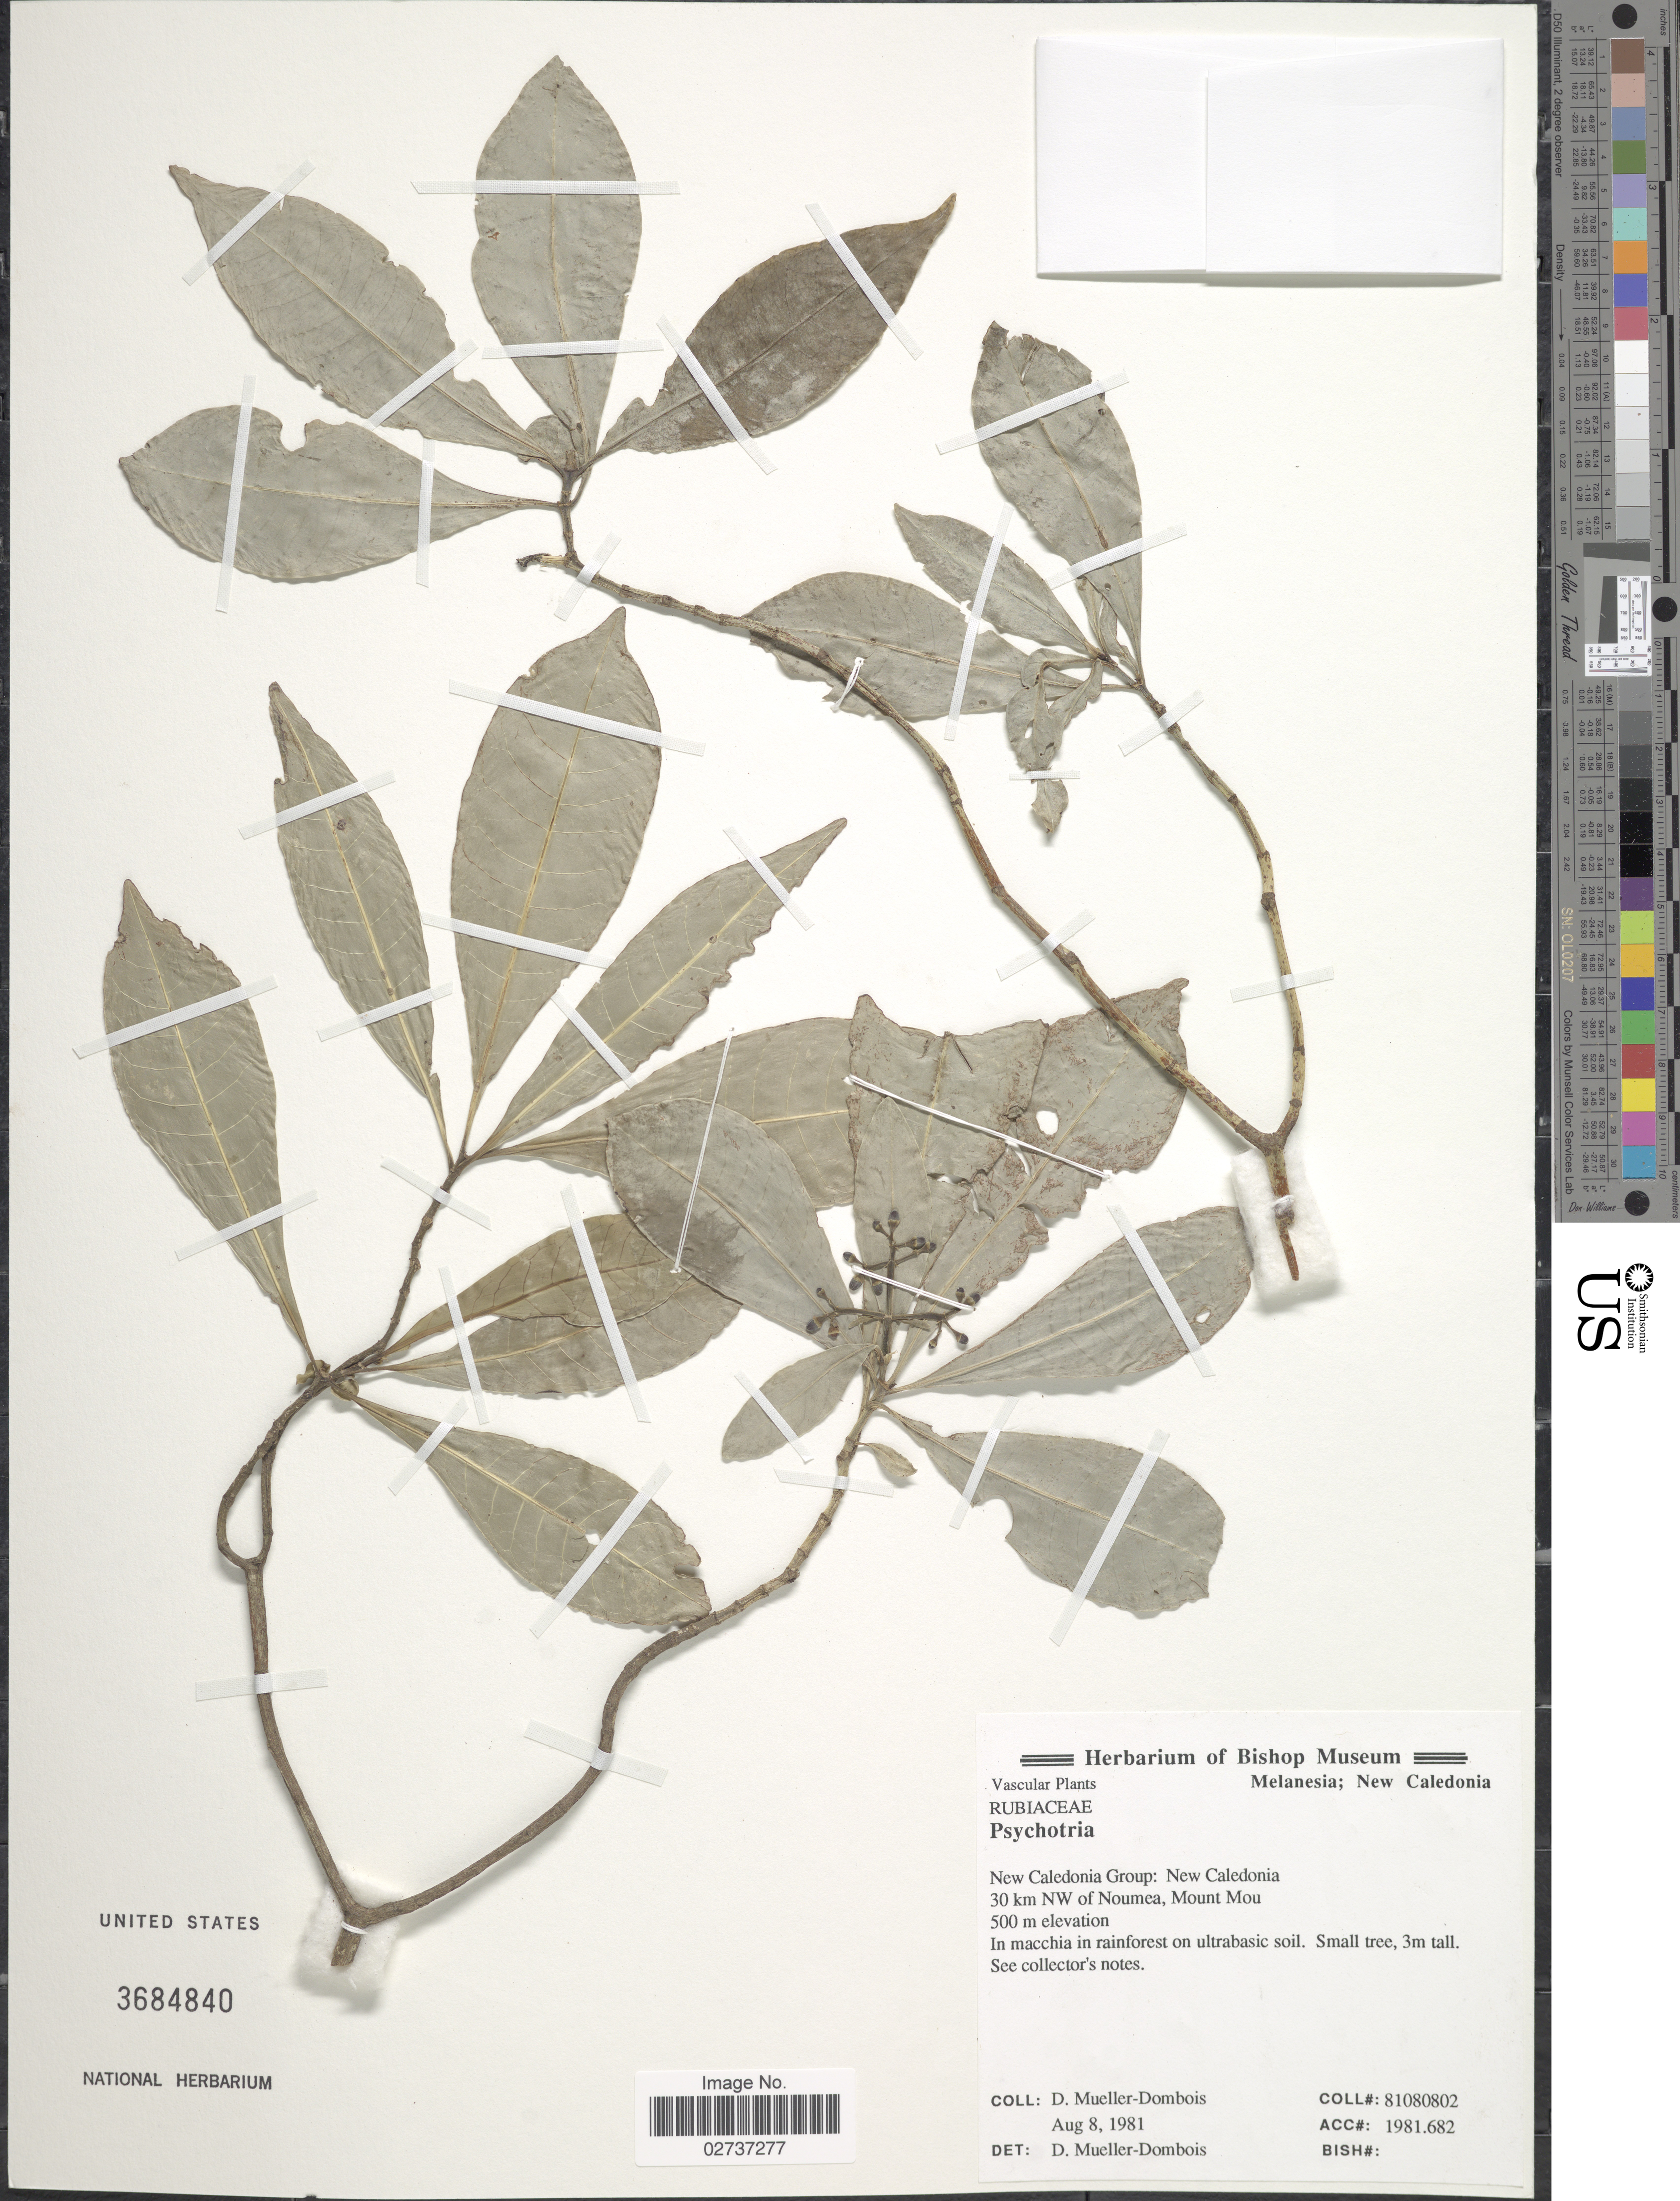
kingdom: Plantae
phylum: Tracheophyta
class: Magnoliopsida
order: Gentianales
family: Rubiaceae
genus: Psychotria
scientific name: Psychotria sp.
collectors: D. Meuller-Dombois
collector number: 81080802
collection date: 1981-08-08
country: New Caledonia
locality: New Caledonia Group. 30 km NW of Noumea, Mount Mou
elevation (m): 500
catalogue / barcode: US 3684840